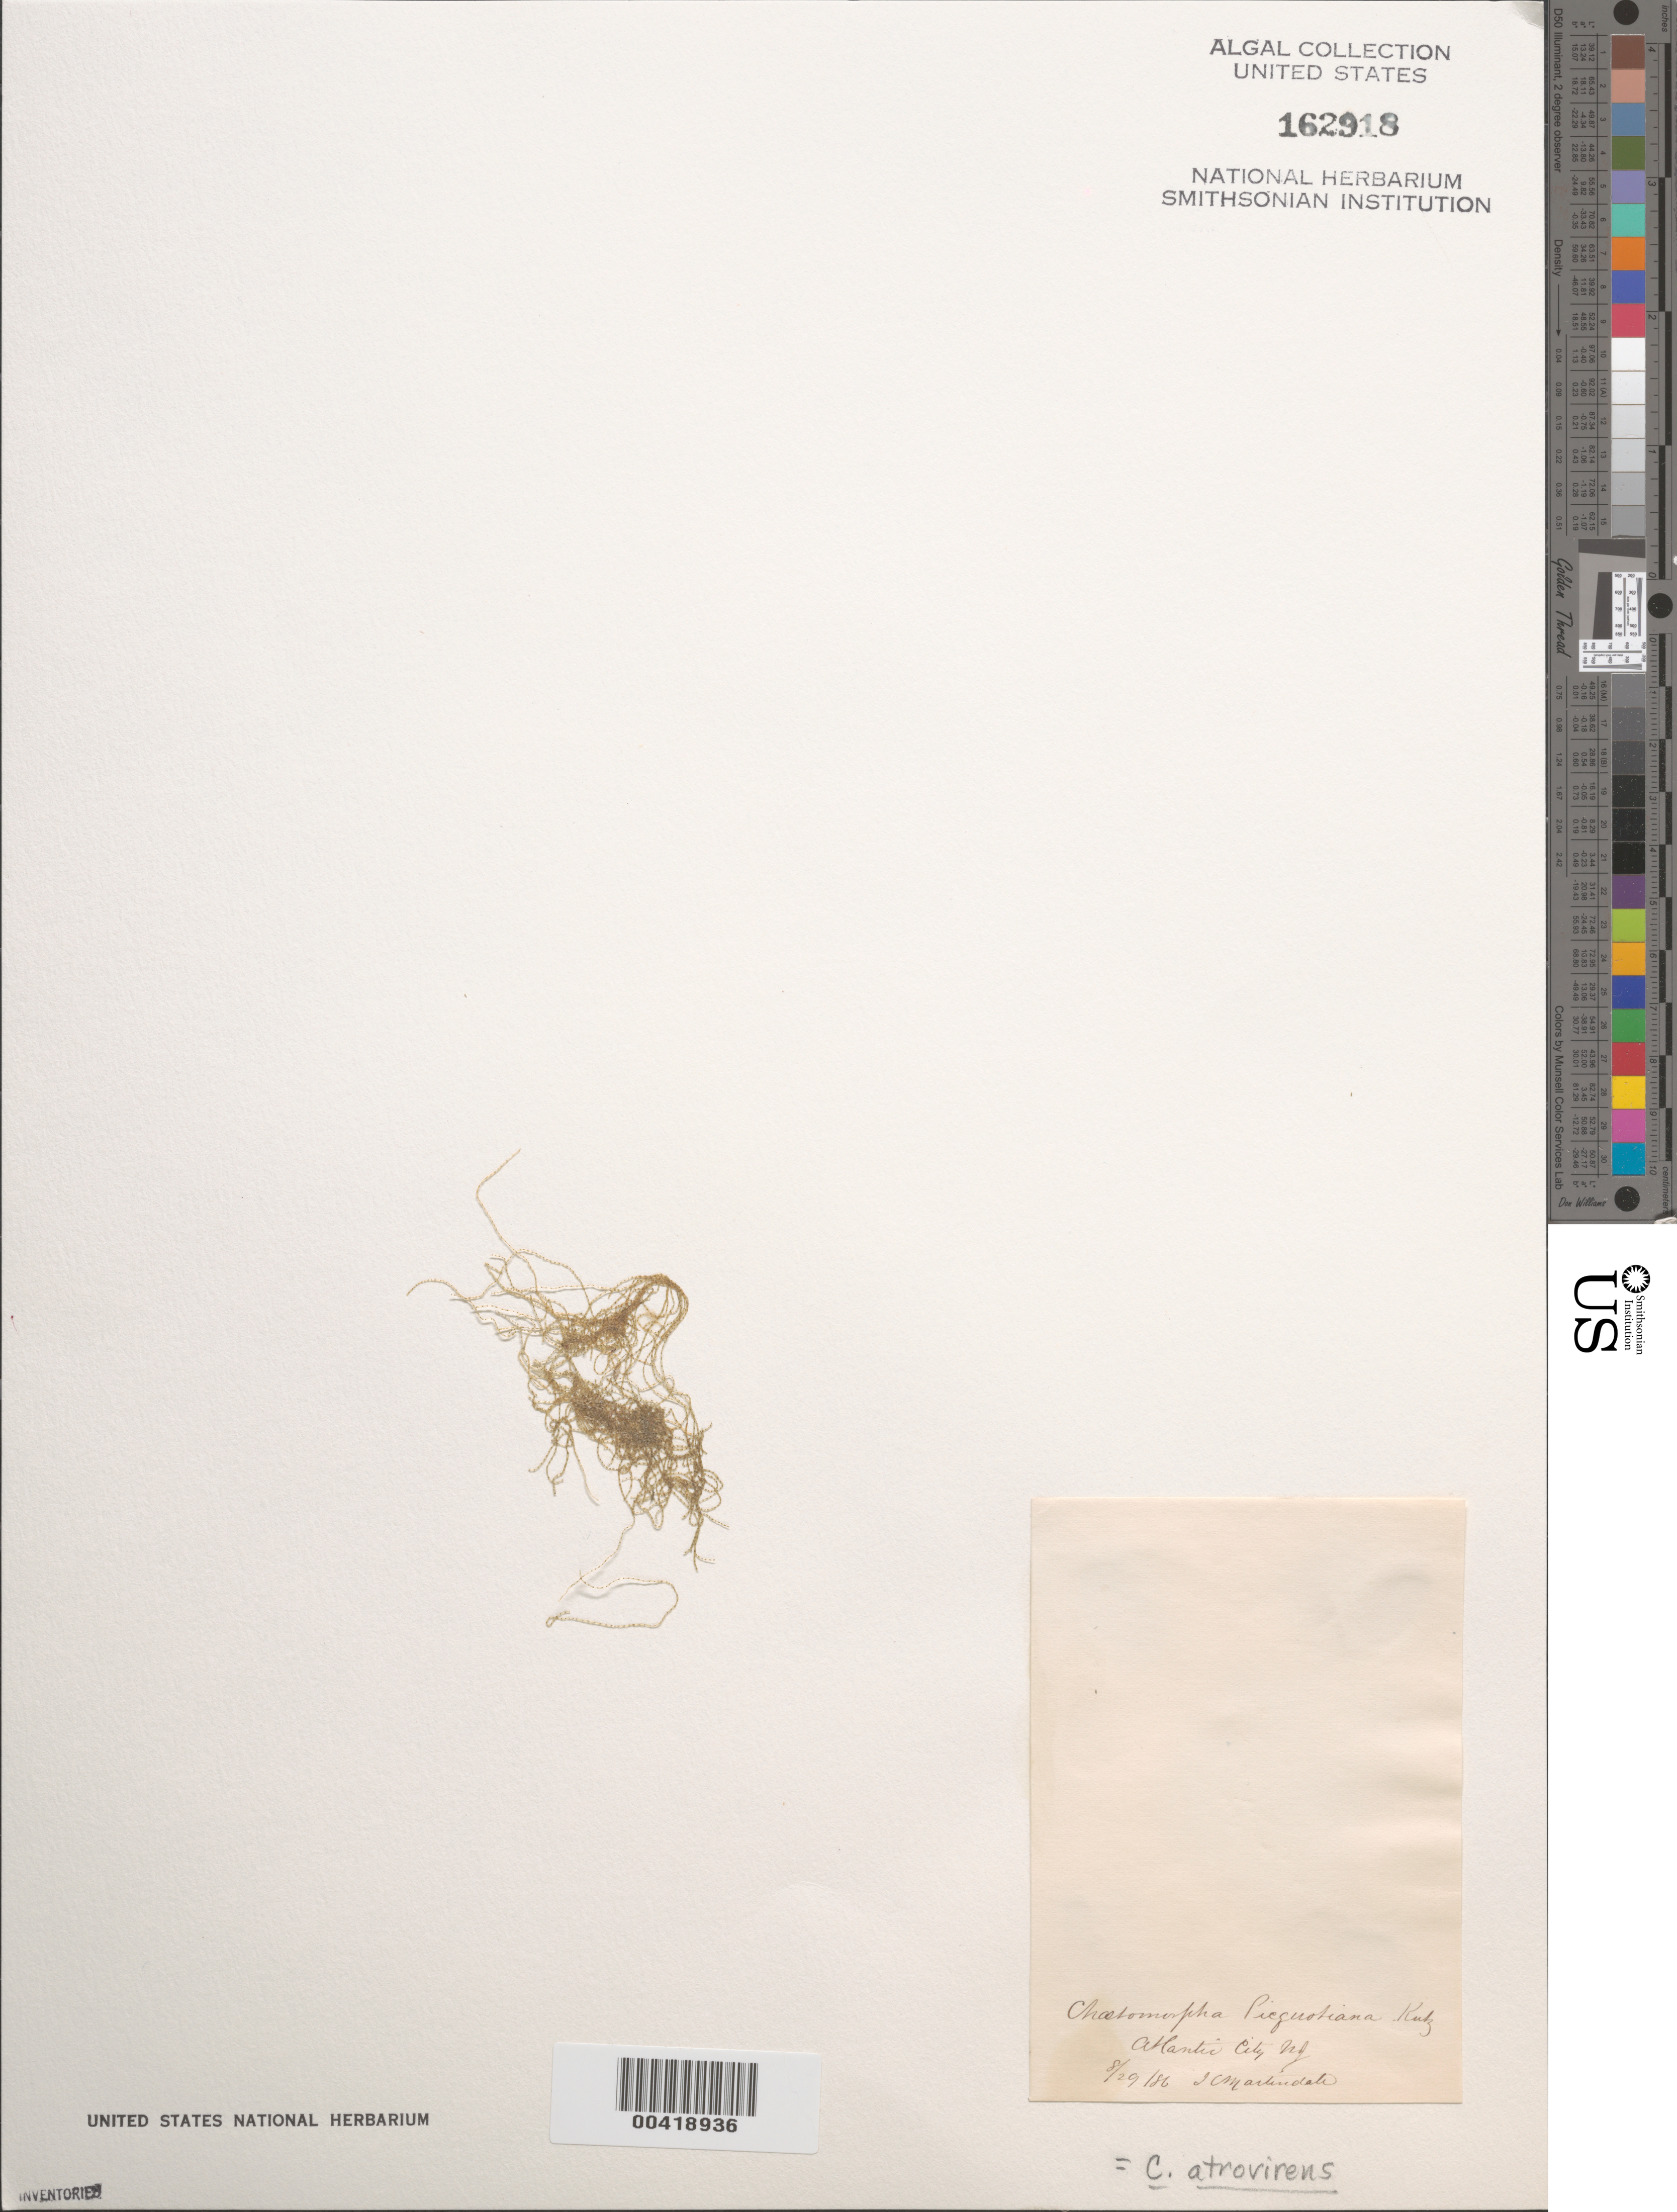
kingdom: Plantae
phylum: Chlorophyta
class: Ulvophyceae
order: Cladophorales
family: Cladophoraceae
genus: Chaetomorpha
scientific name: Chaetomorpha picquotiana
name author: Mont. in Kütz.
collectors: I. C. Martindale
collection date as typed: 29 Aug 1886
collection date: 1886-08-29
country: United States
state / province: New Jersey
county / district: Atlantic County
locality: Atlantic City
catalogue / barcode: US 162918